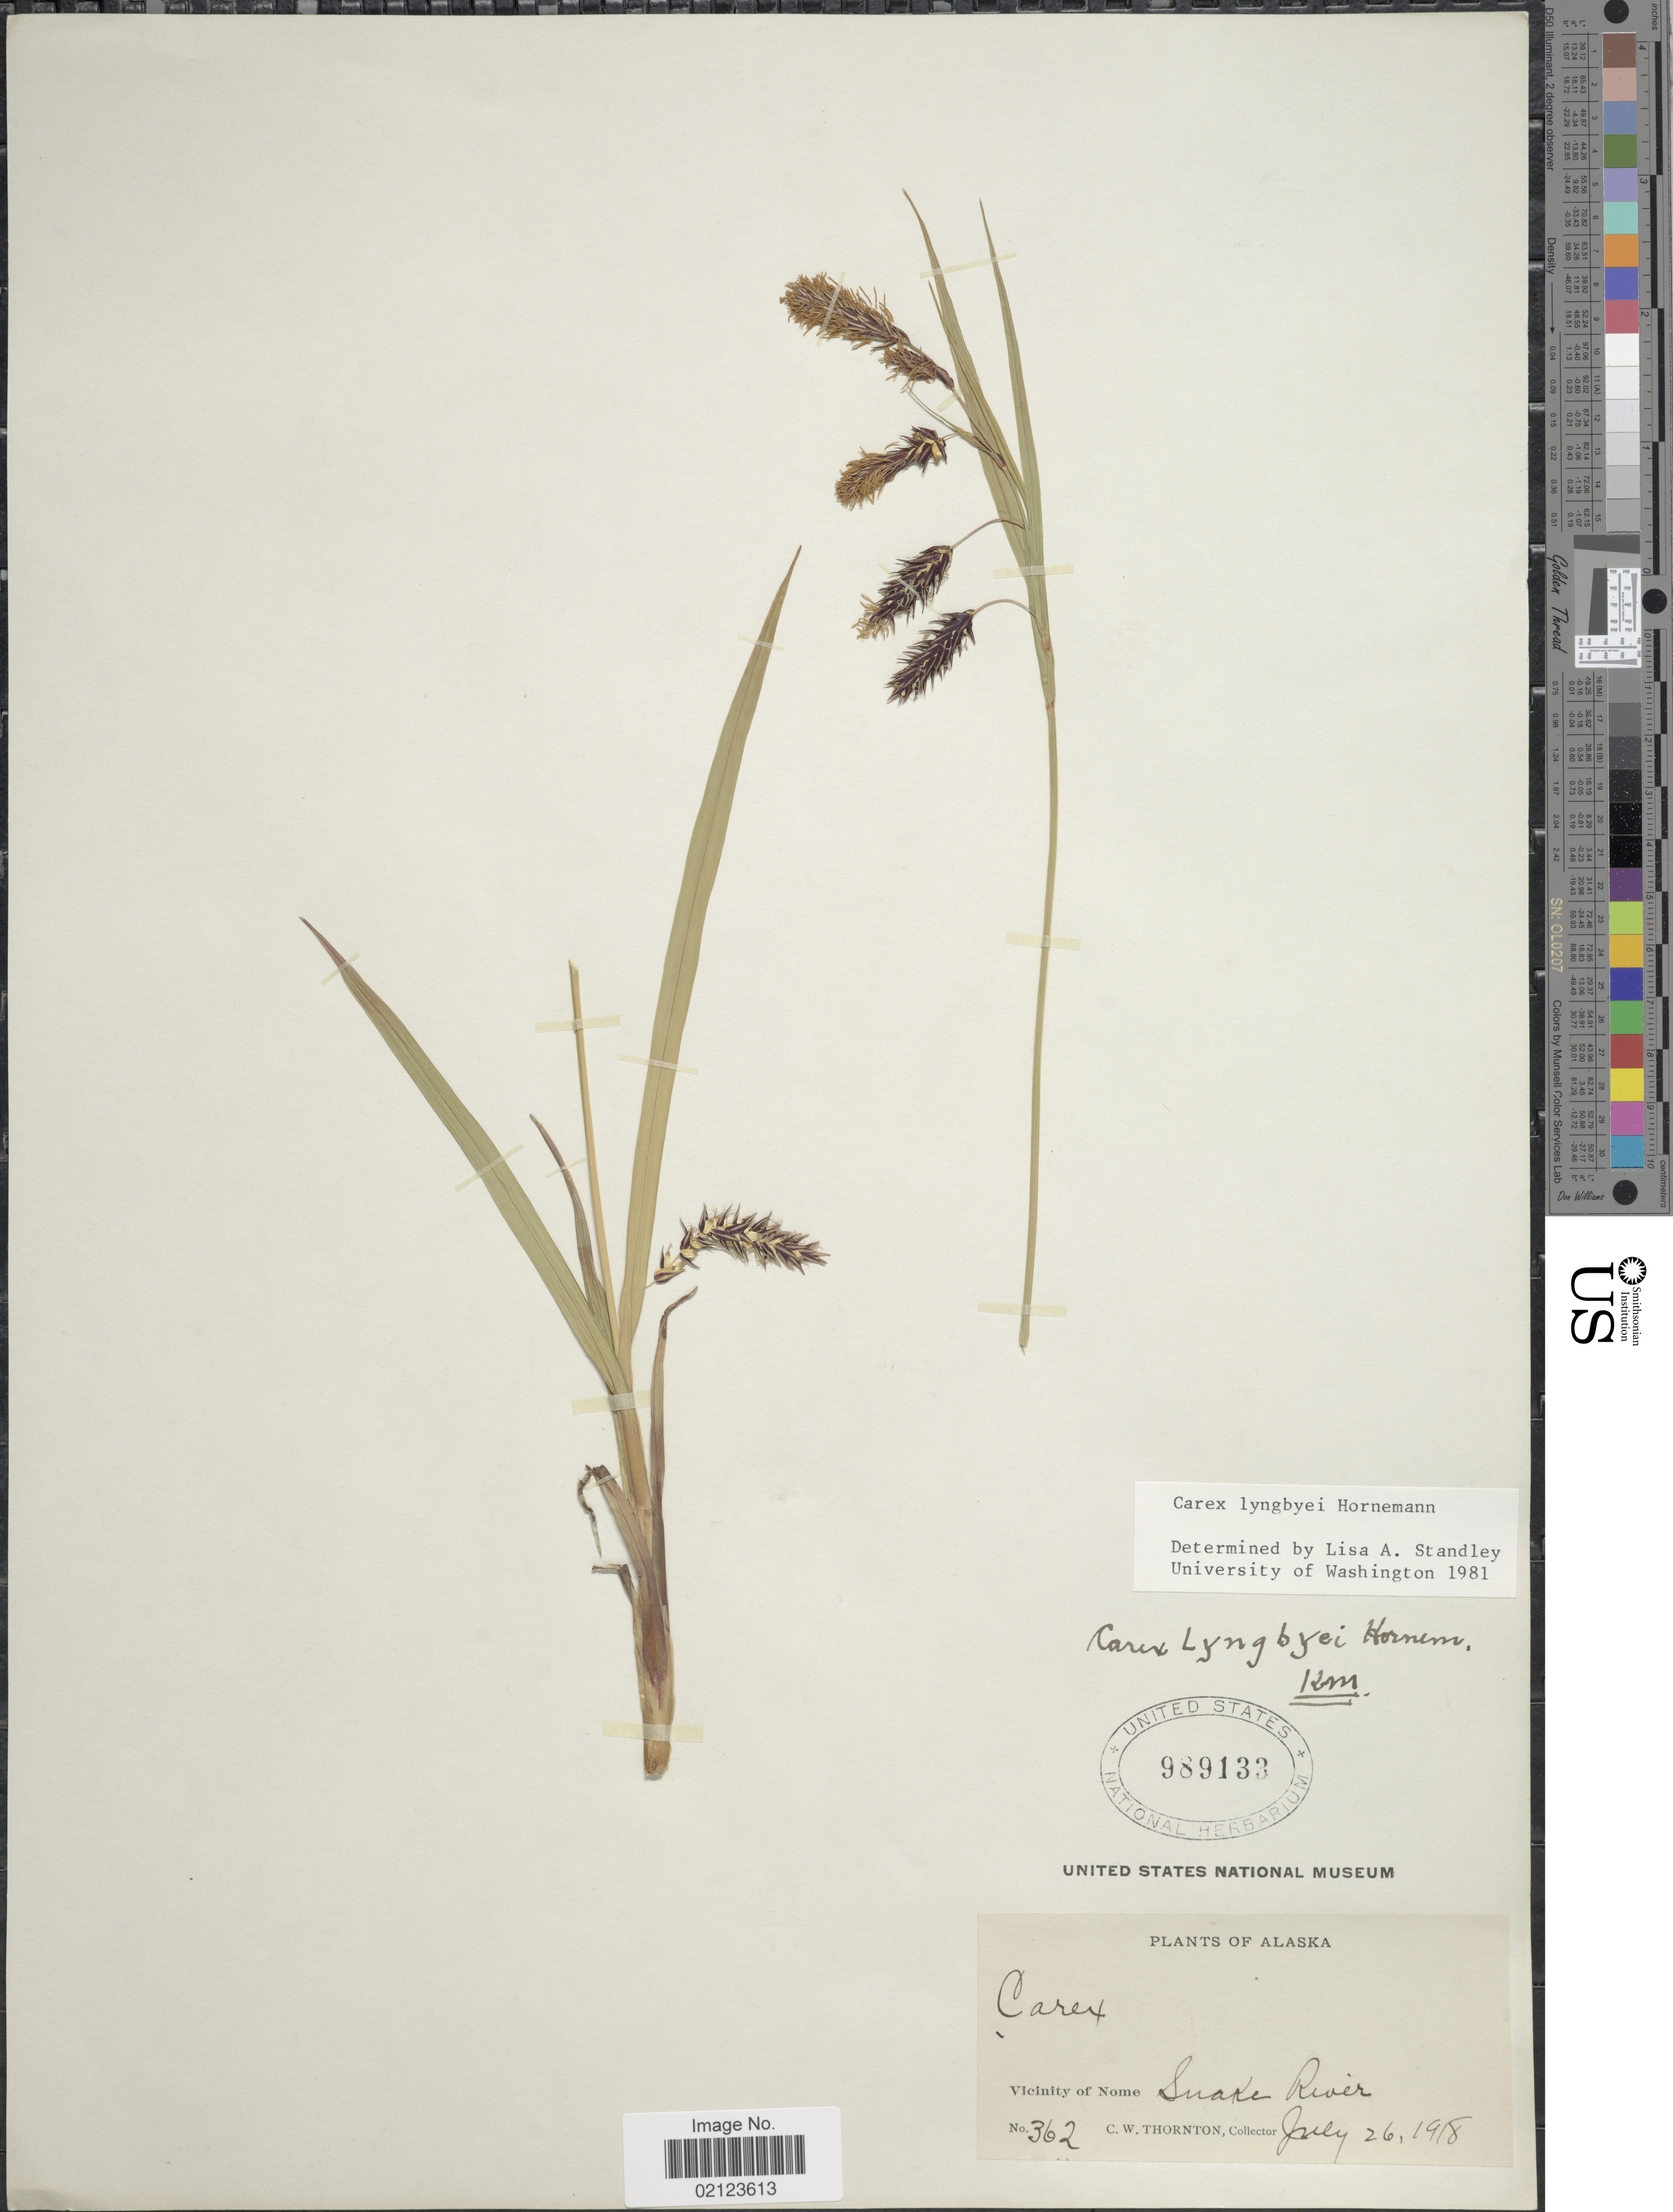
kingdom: Plantae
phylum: Tracheophyta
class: Liliopsida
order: Poales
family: Cyperaceae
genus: Carex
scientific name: Carex lyngbyei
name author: Hornem.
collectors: C. Thornton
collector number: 362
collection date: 1918-07-26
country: United States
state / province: Alaska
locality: Vicinity of Nome, Snake River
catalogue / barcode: US 989133